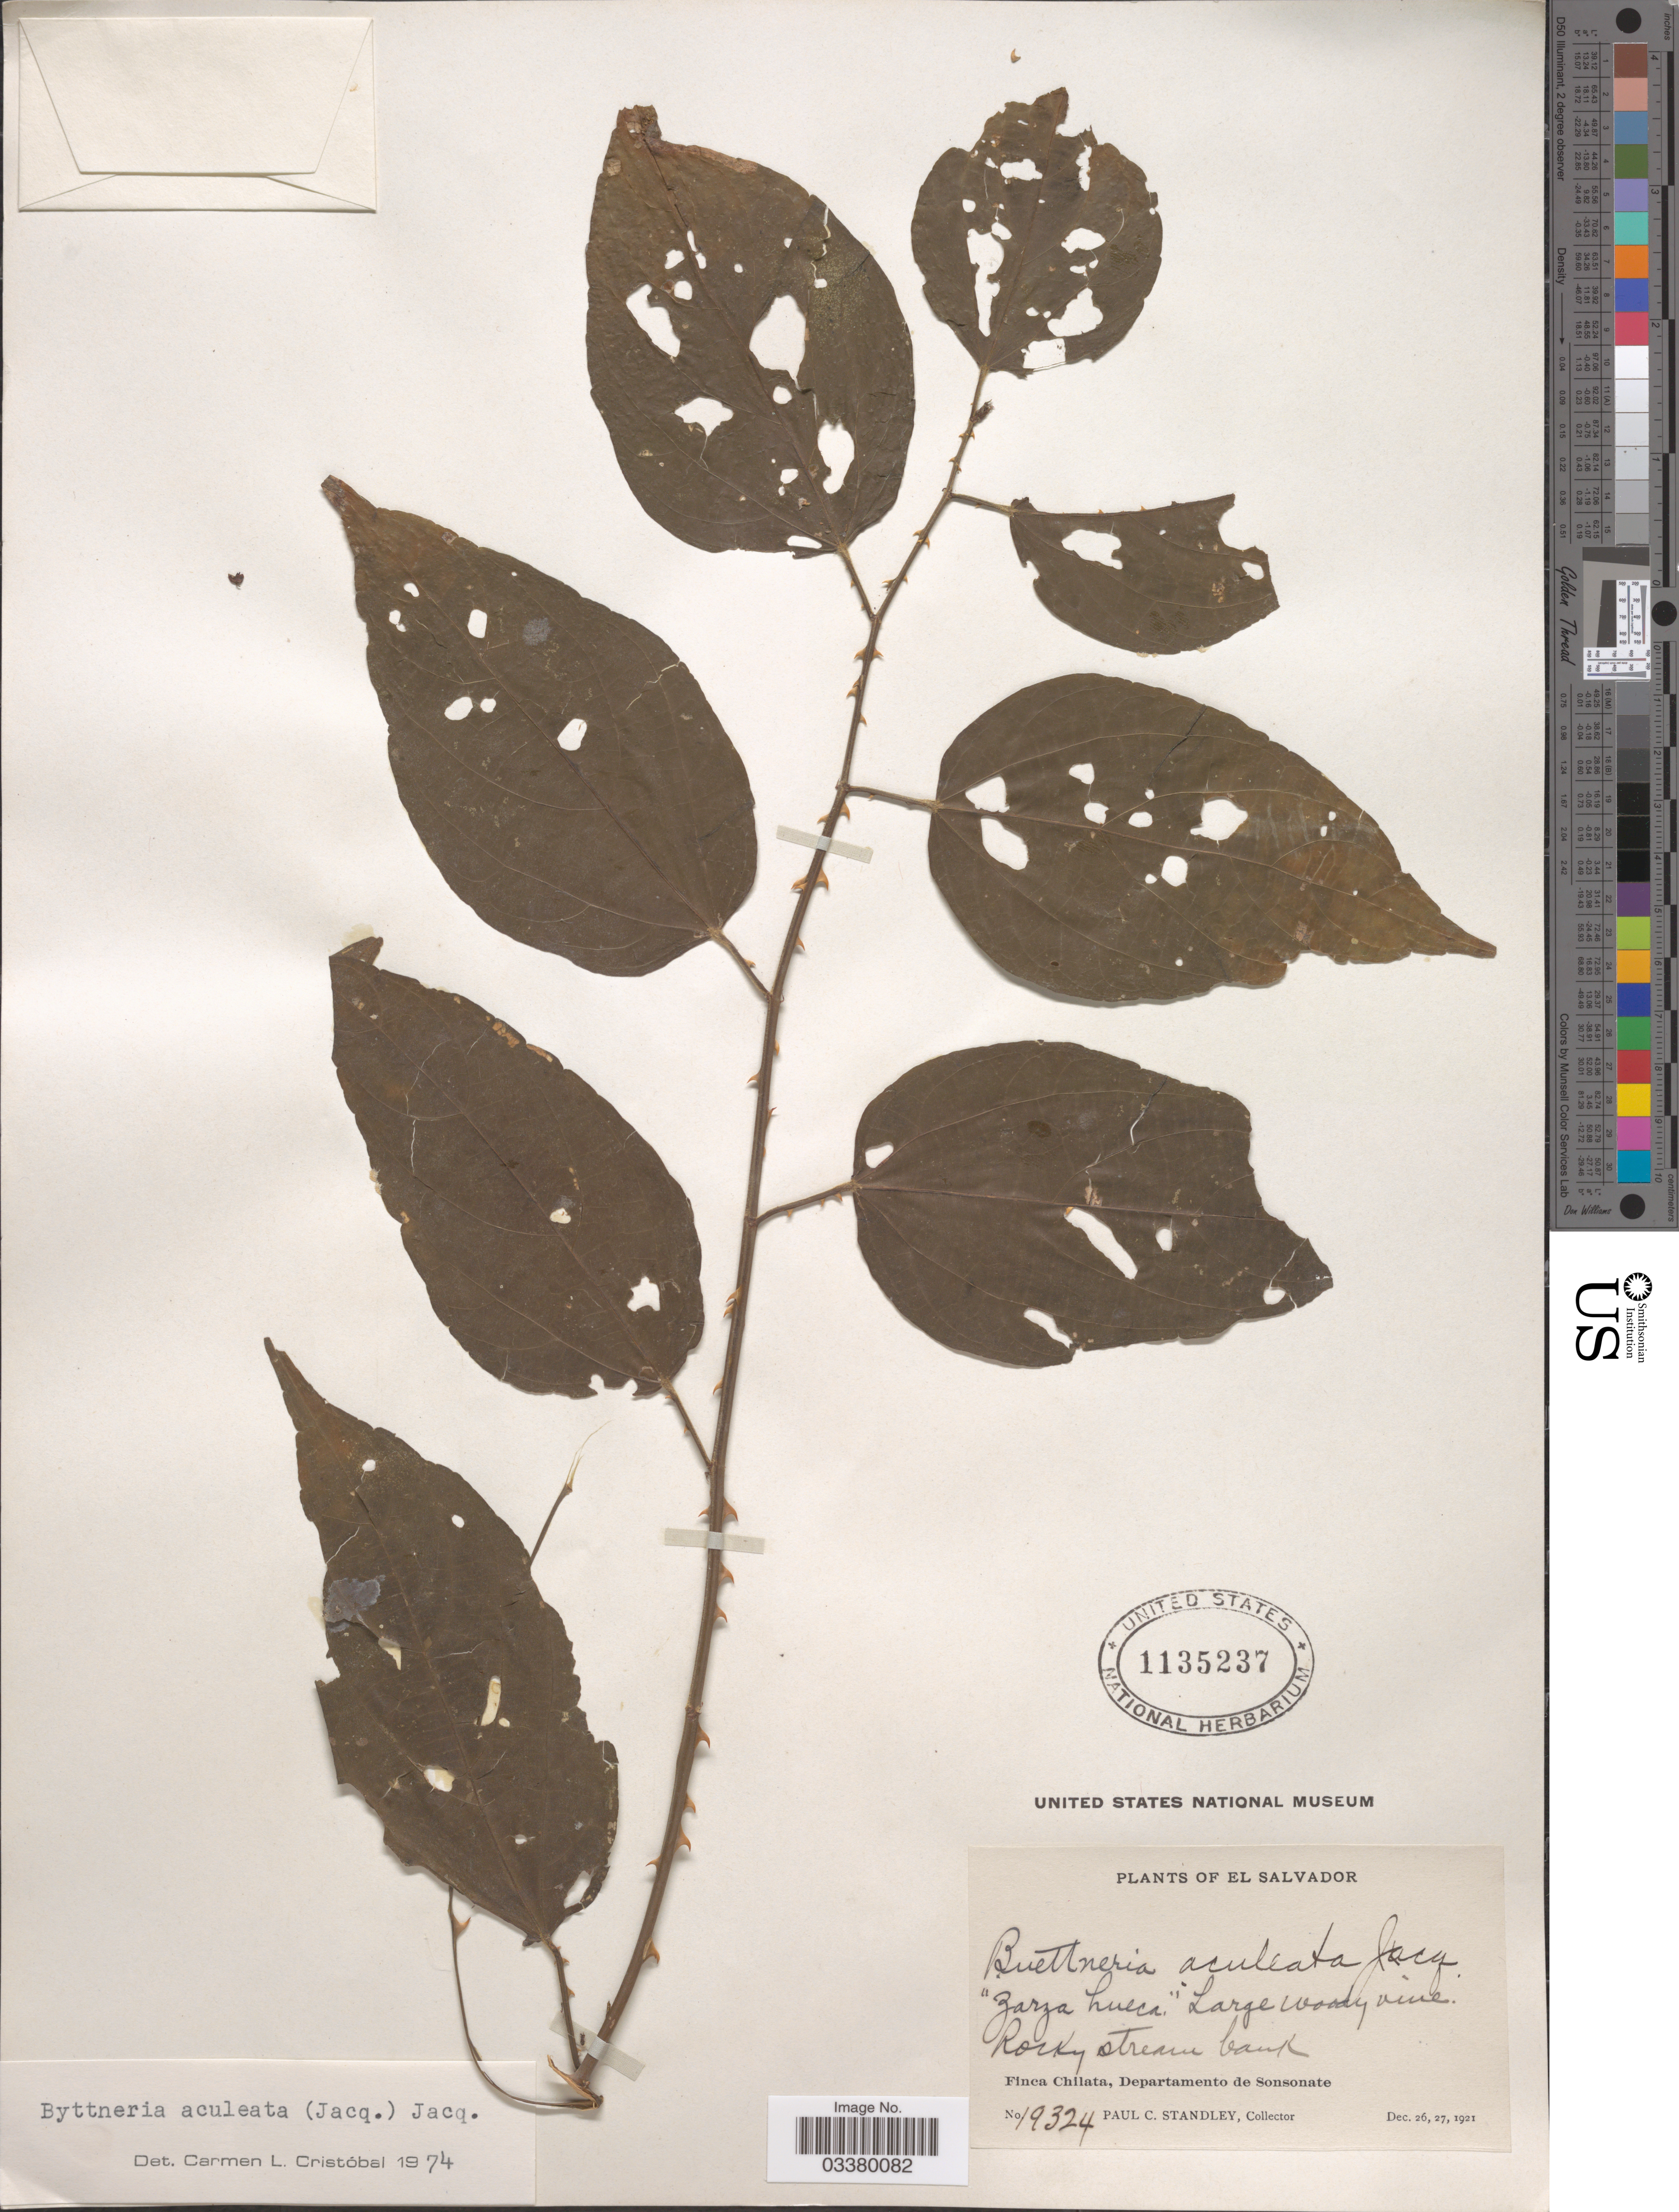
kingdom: Plantae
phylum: Tracheophyta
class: Magnoliopsida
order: Malvales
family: Malvaceae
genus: Byttneria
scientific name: Byttneria aculeata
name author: (Jacq.) Jacq.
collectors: P. C. Standley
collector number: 19324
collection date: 1921-12-26/1921-12-27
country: El Salvador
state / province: Sonsonate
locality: Finca Chilata, Departamento de Sonsonate.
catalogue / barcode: US 1135237